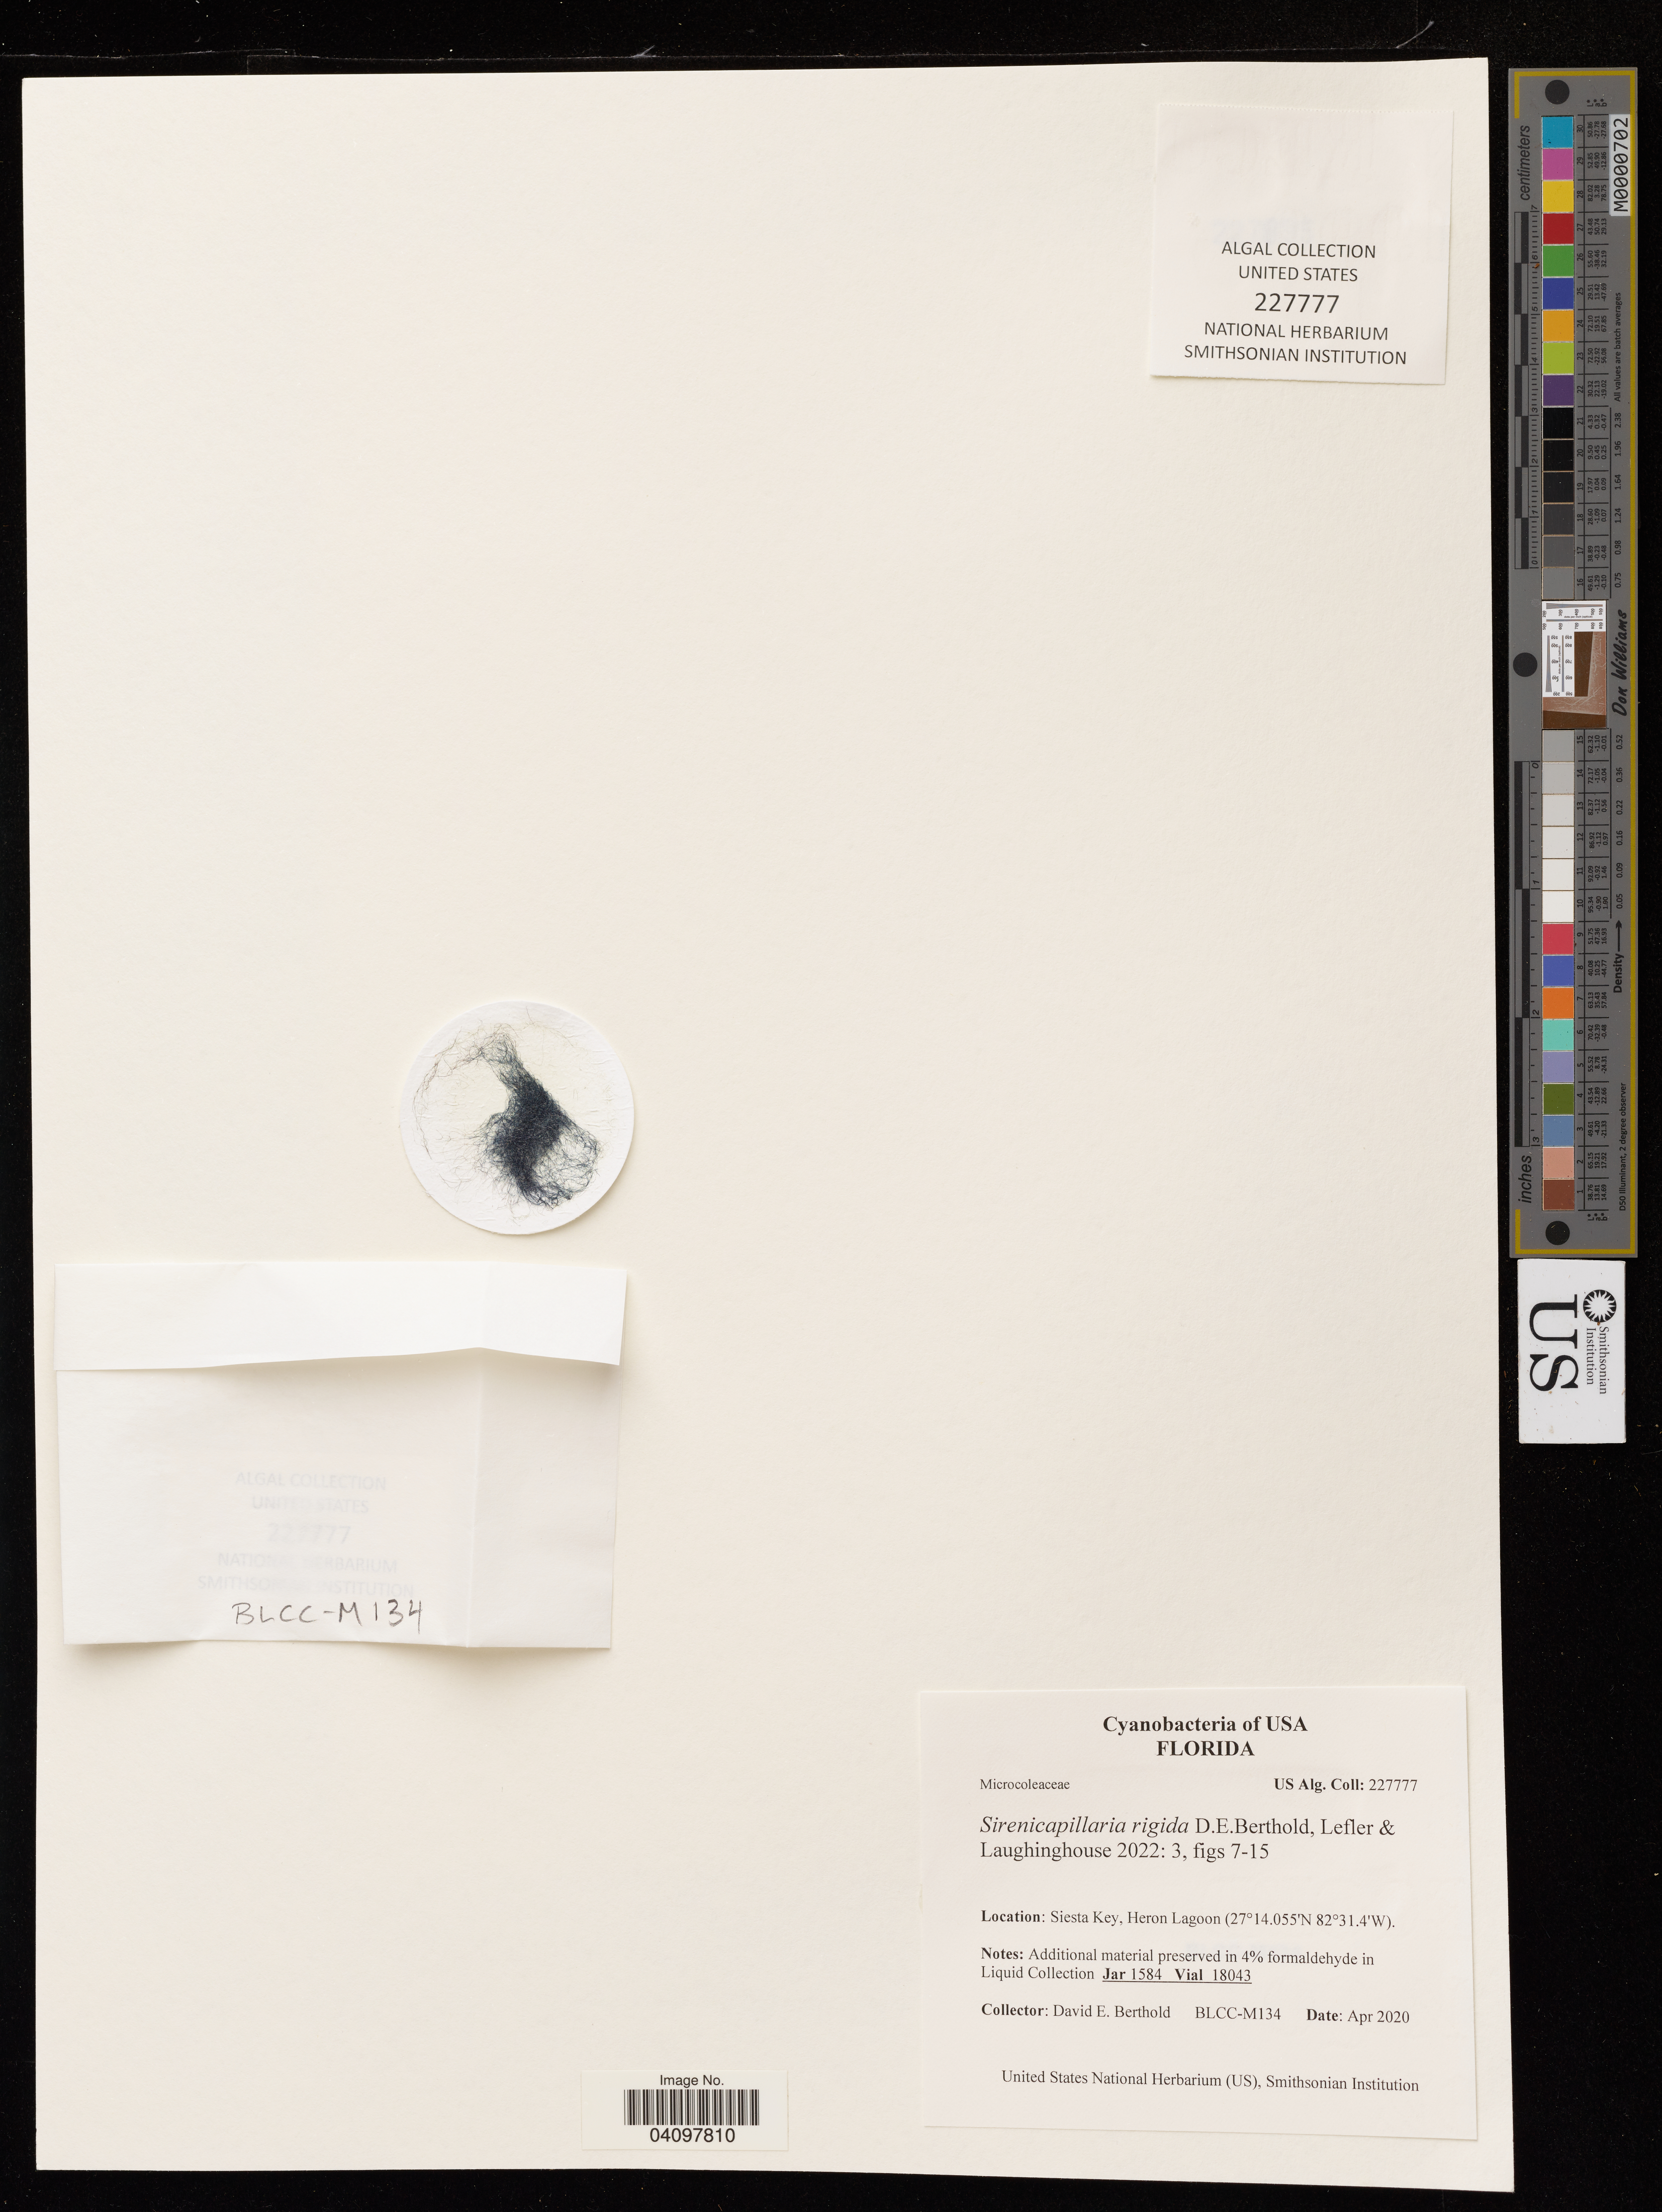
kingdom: Bacteria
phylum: Cyanobacteria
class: Cyanobacteriia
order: Cyanobacteriales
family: Microcoleaceae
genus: Sirenicapillaria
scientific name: Sirenicapillaria rigida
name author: D.E. Berthold et al.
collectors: D. Berthold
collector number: BLCC-M134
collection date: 2020-04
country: United States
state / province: Florida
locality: Siesta Key, Heron Lagoon.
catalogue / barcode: US 227777